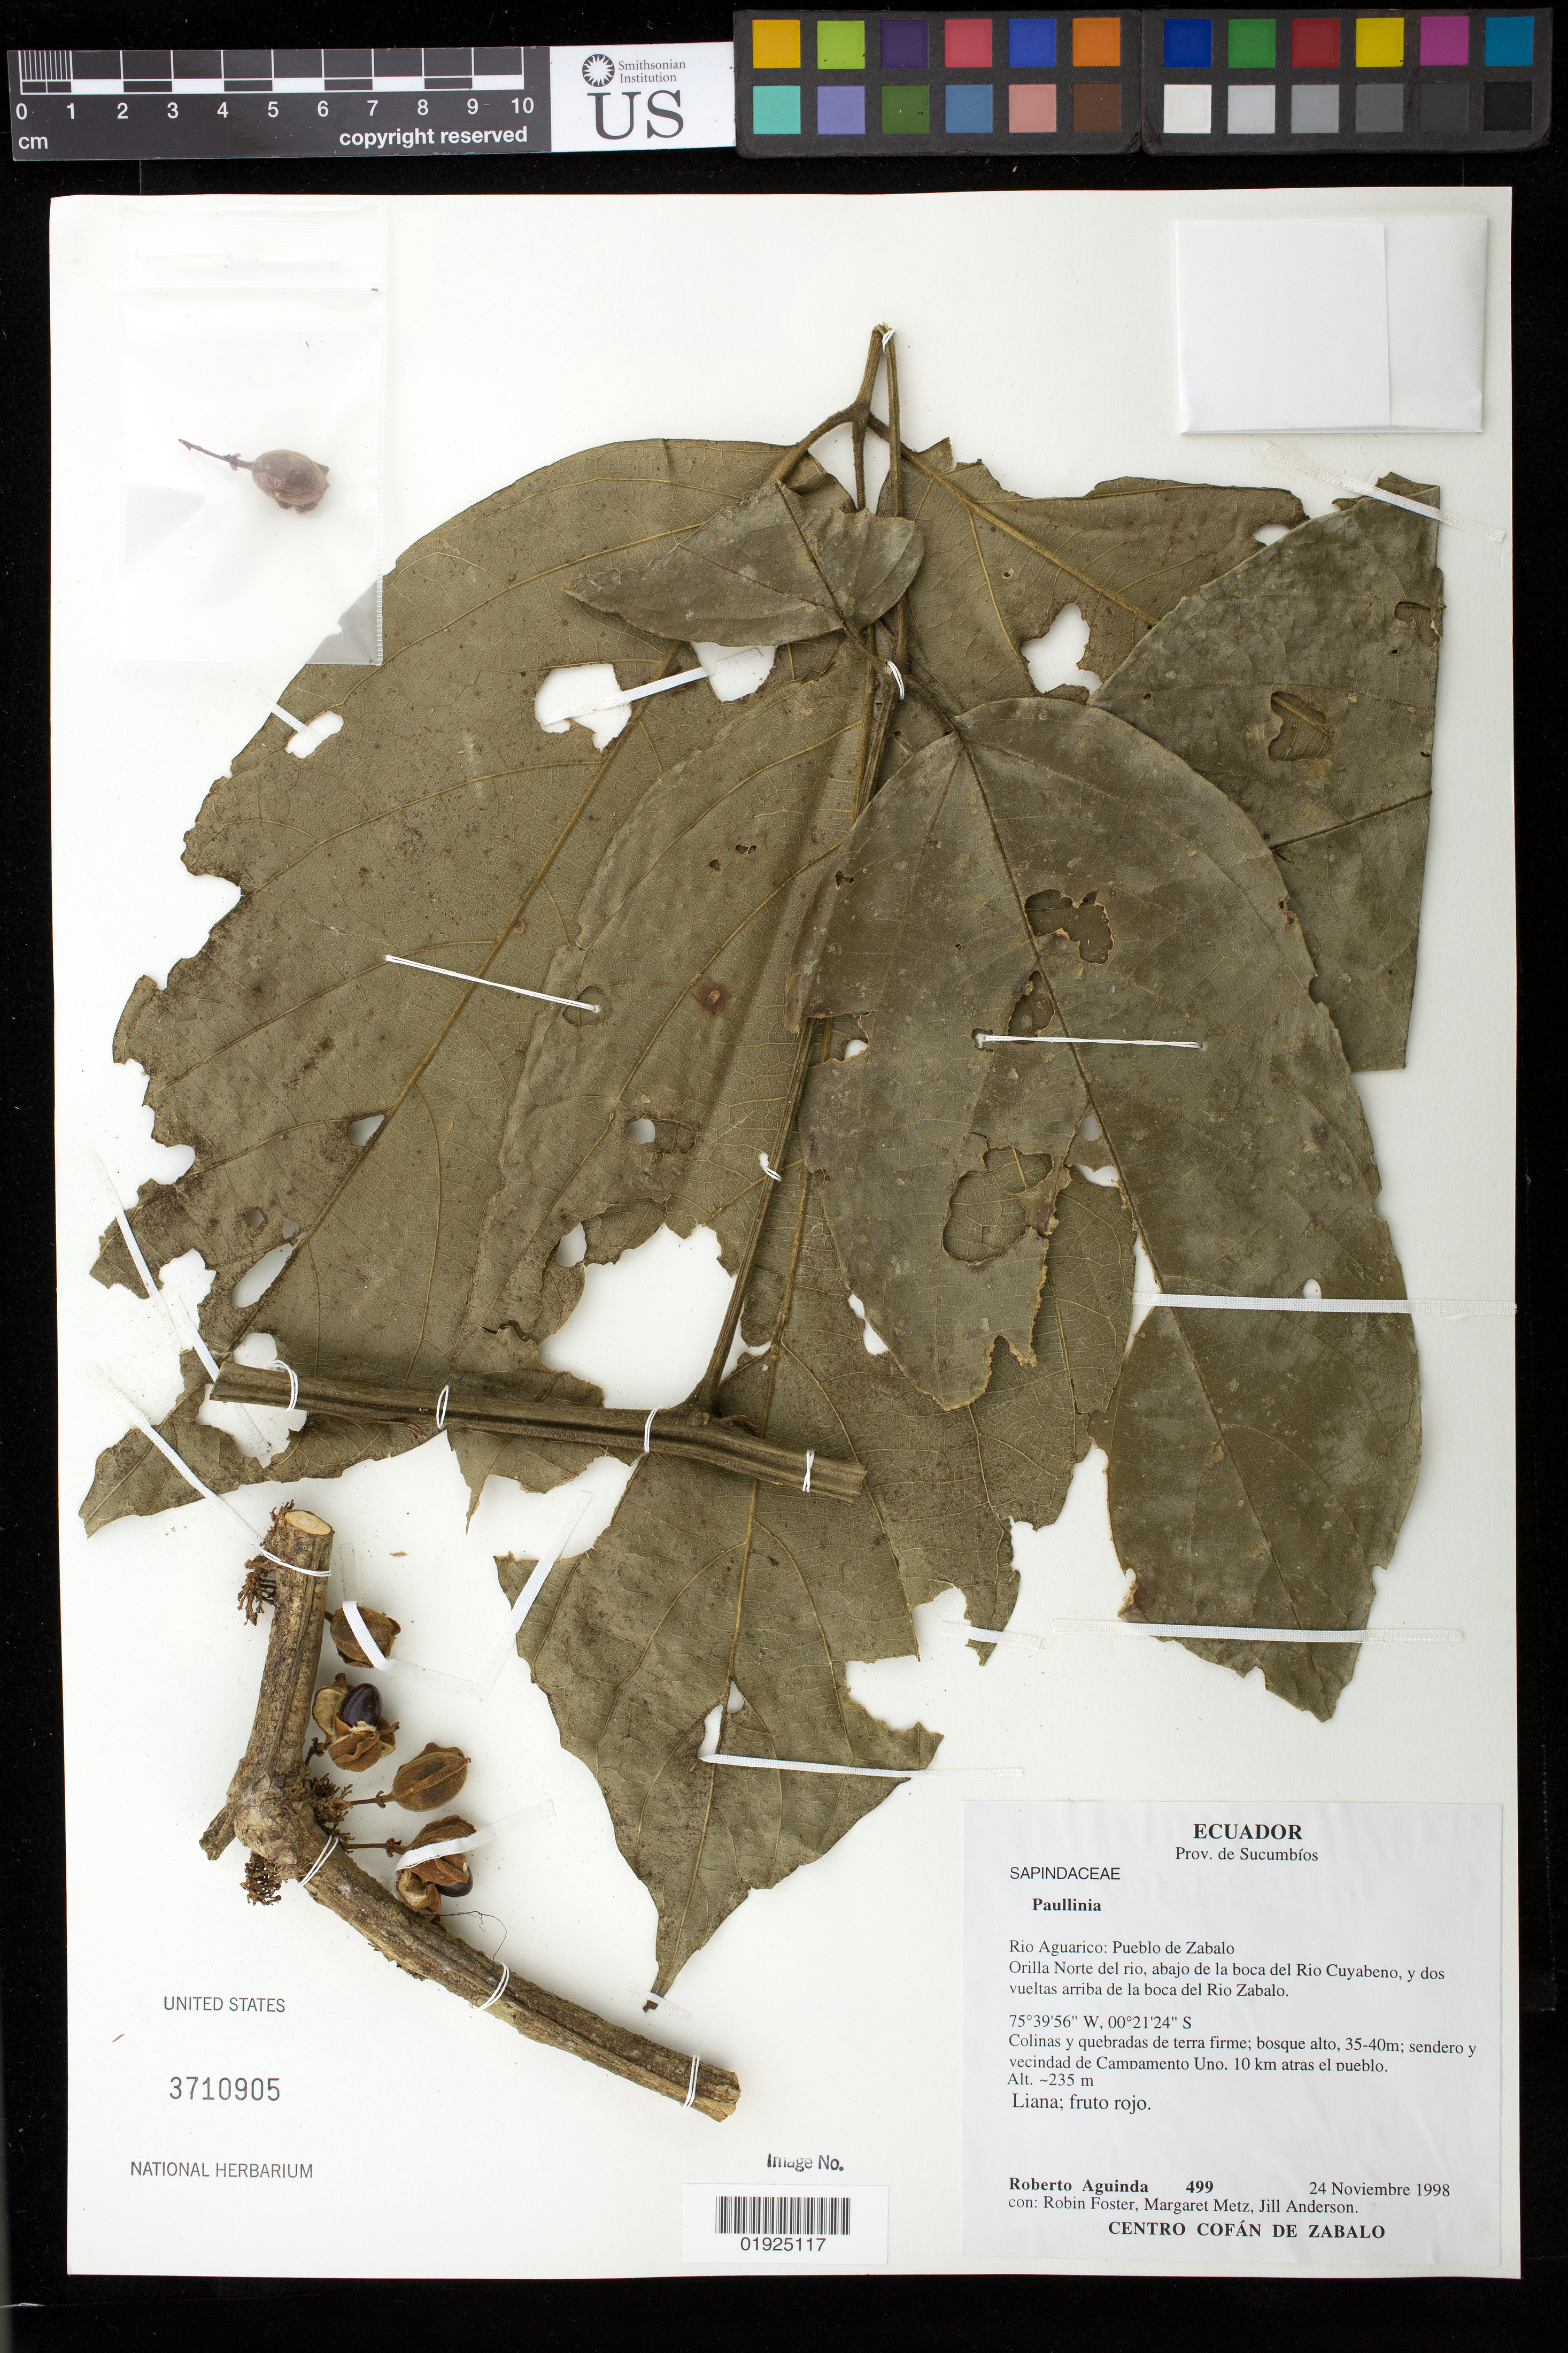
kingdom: Plantae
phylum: Tracheophyta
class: Magnoliopsida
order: Sapindales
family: Sapindaceae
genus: Paullinia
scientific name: Paullinia sp.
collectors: R. Aguinda, R. B. Foster, M. Metz & J. Anderson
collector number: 499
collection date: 1998-11-24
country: Ecuador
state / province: Sucumbios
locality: Rio Aguarico: Pueblo de Zabalo; orilla Norte del rio, abajo de la boca del Rio Cuyabeno, y dos vueltas arriba de la boca del Rio Zabalo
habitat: Colinas y quebradas de terra firme; bosque alto, 35-40 m; sendero y vecindad de Campamento Uno, 10 km atras el pueblo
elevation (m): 235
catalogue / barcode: US 3710905